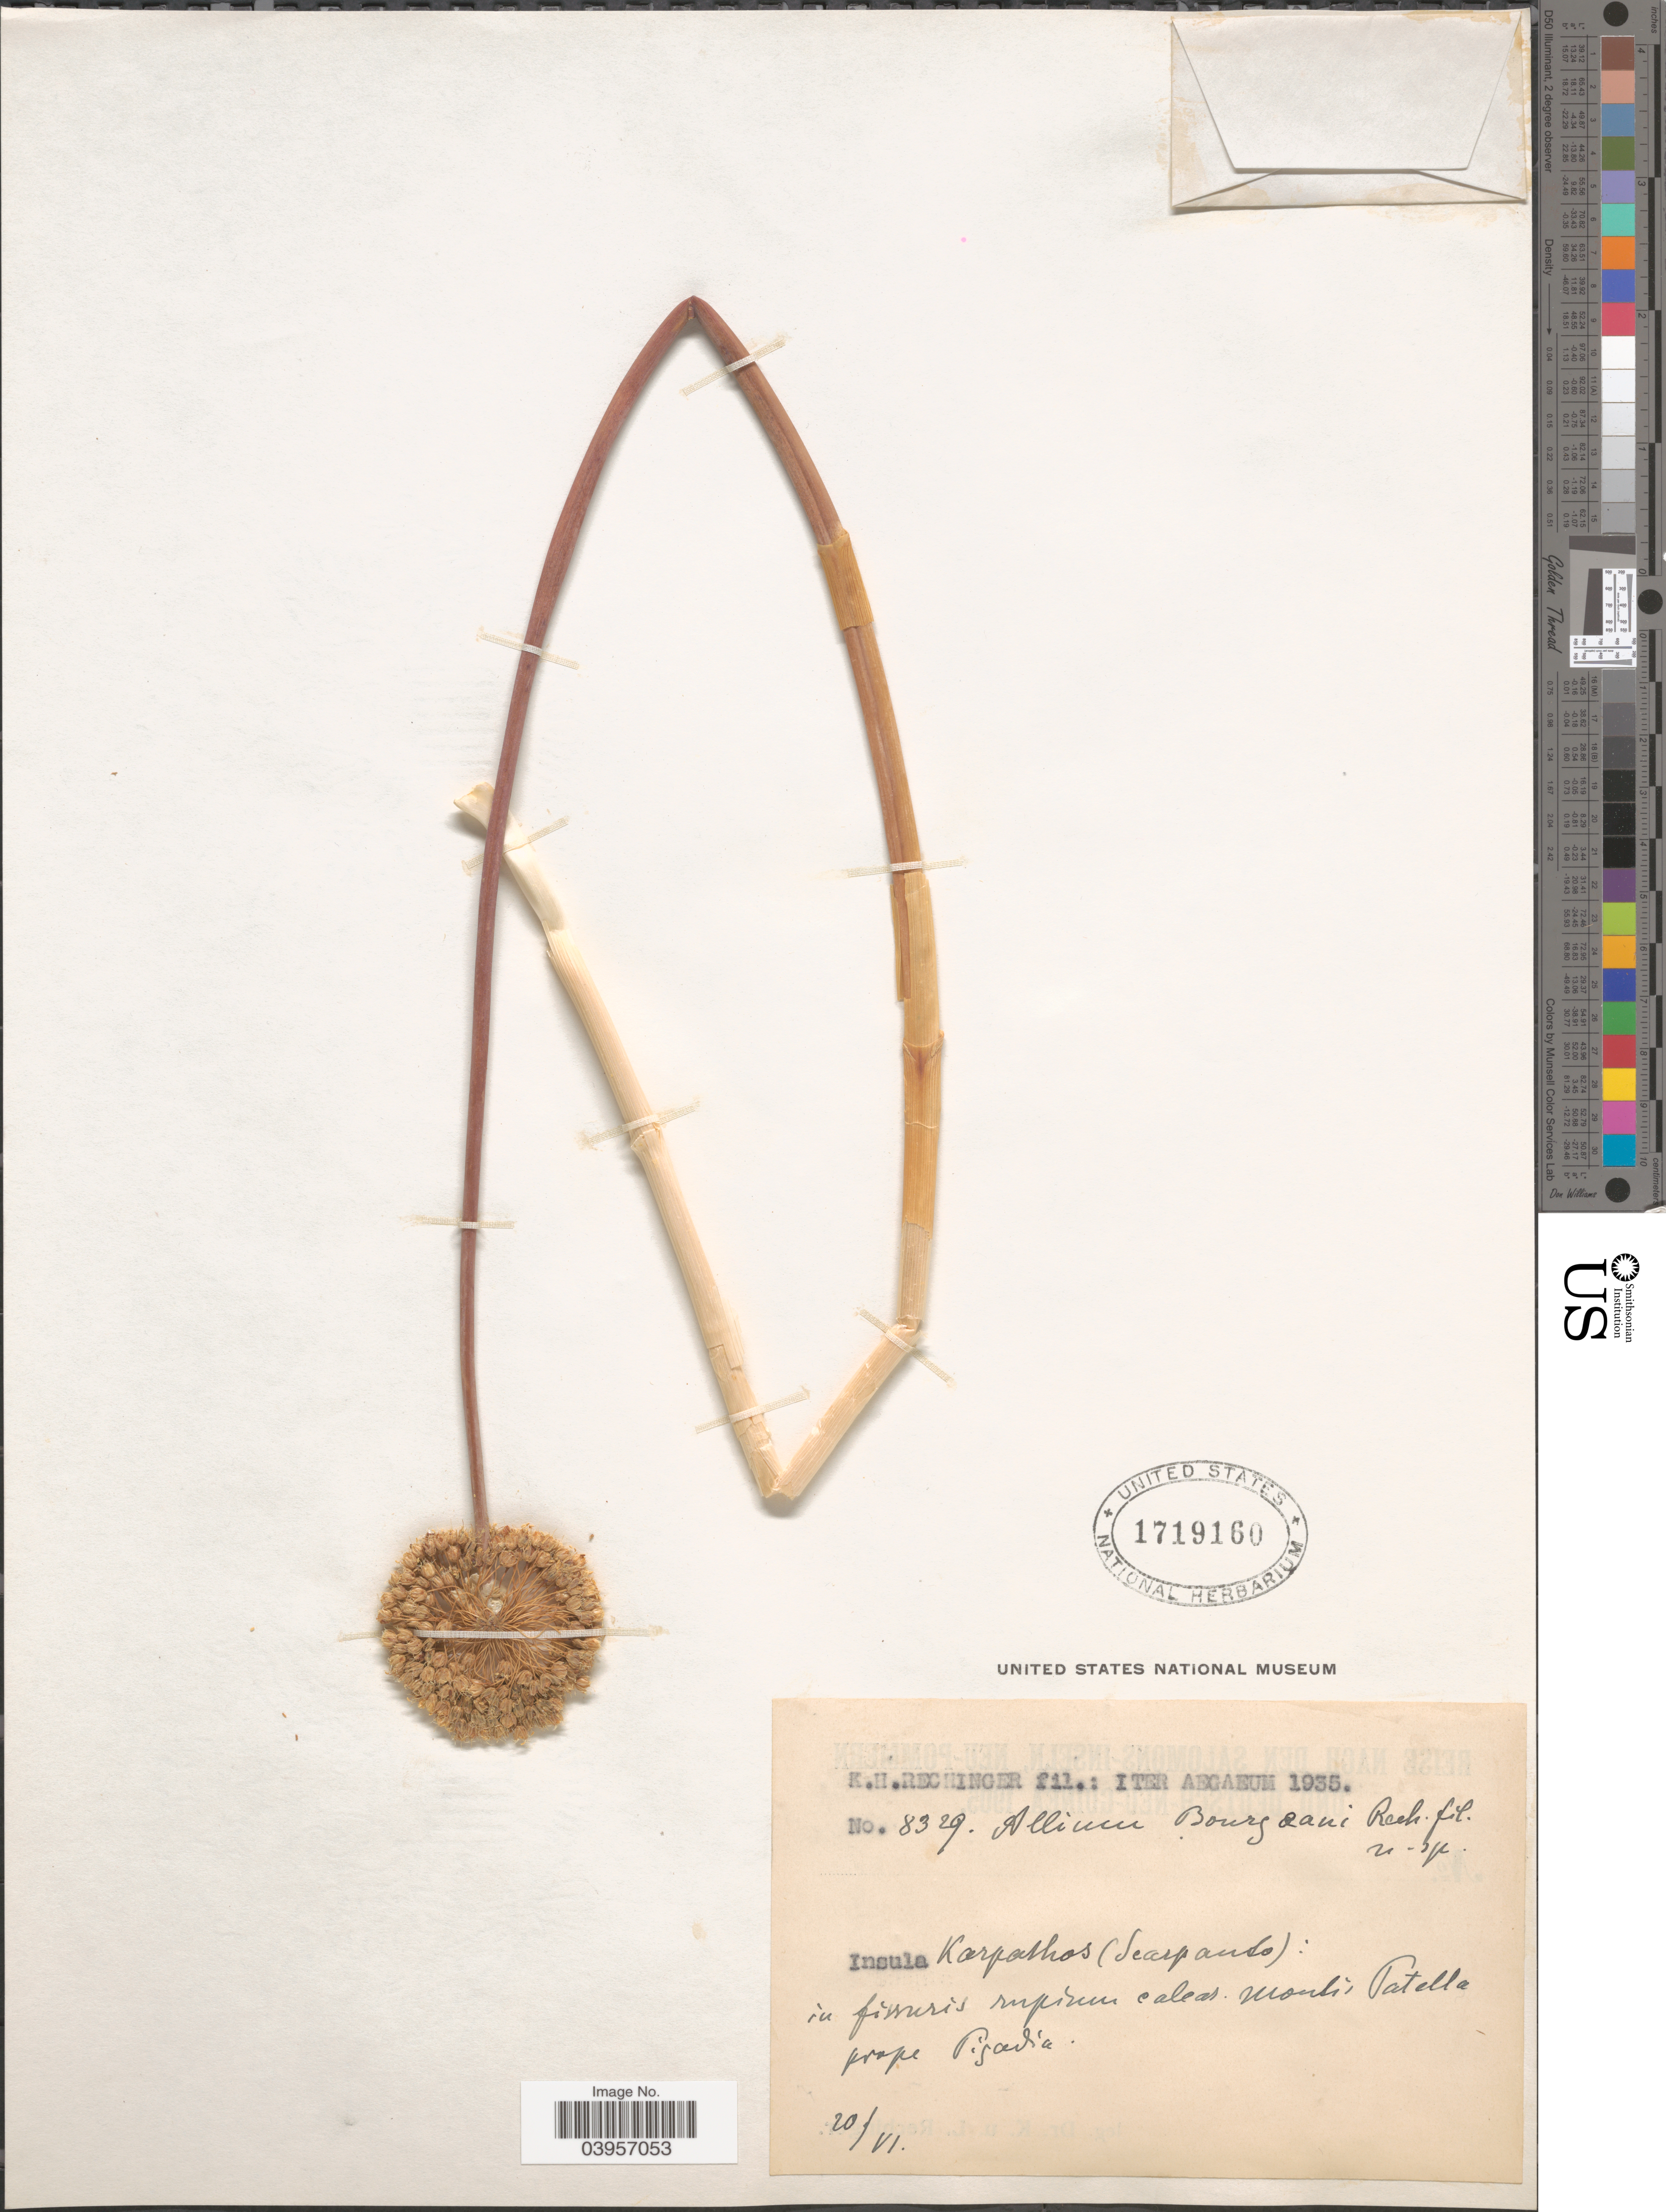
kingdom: Plantae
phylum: Tracheophyta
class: Liliopsida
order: Asparagales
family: Amaryllidaceae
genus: Allium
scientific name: Allium bourgeaui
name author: Rech. f.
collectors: K. H. Rechinger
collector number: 8329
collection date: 1935-06-20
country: Greece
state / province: South Aegean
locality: Aegaeum. Insula Karpathos (Scarpanto). in finuris rupium calcas. Monti ; Patella prope Pigadia.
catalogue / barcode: US 1719160